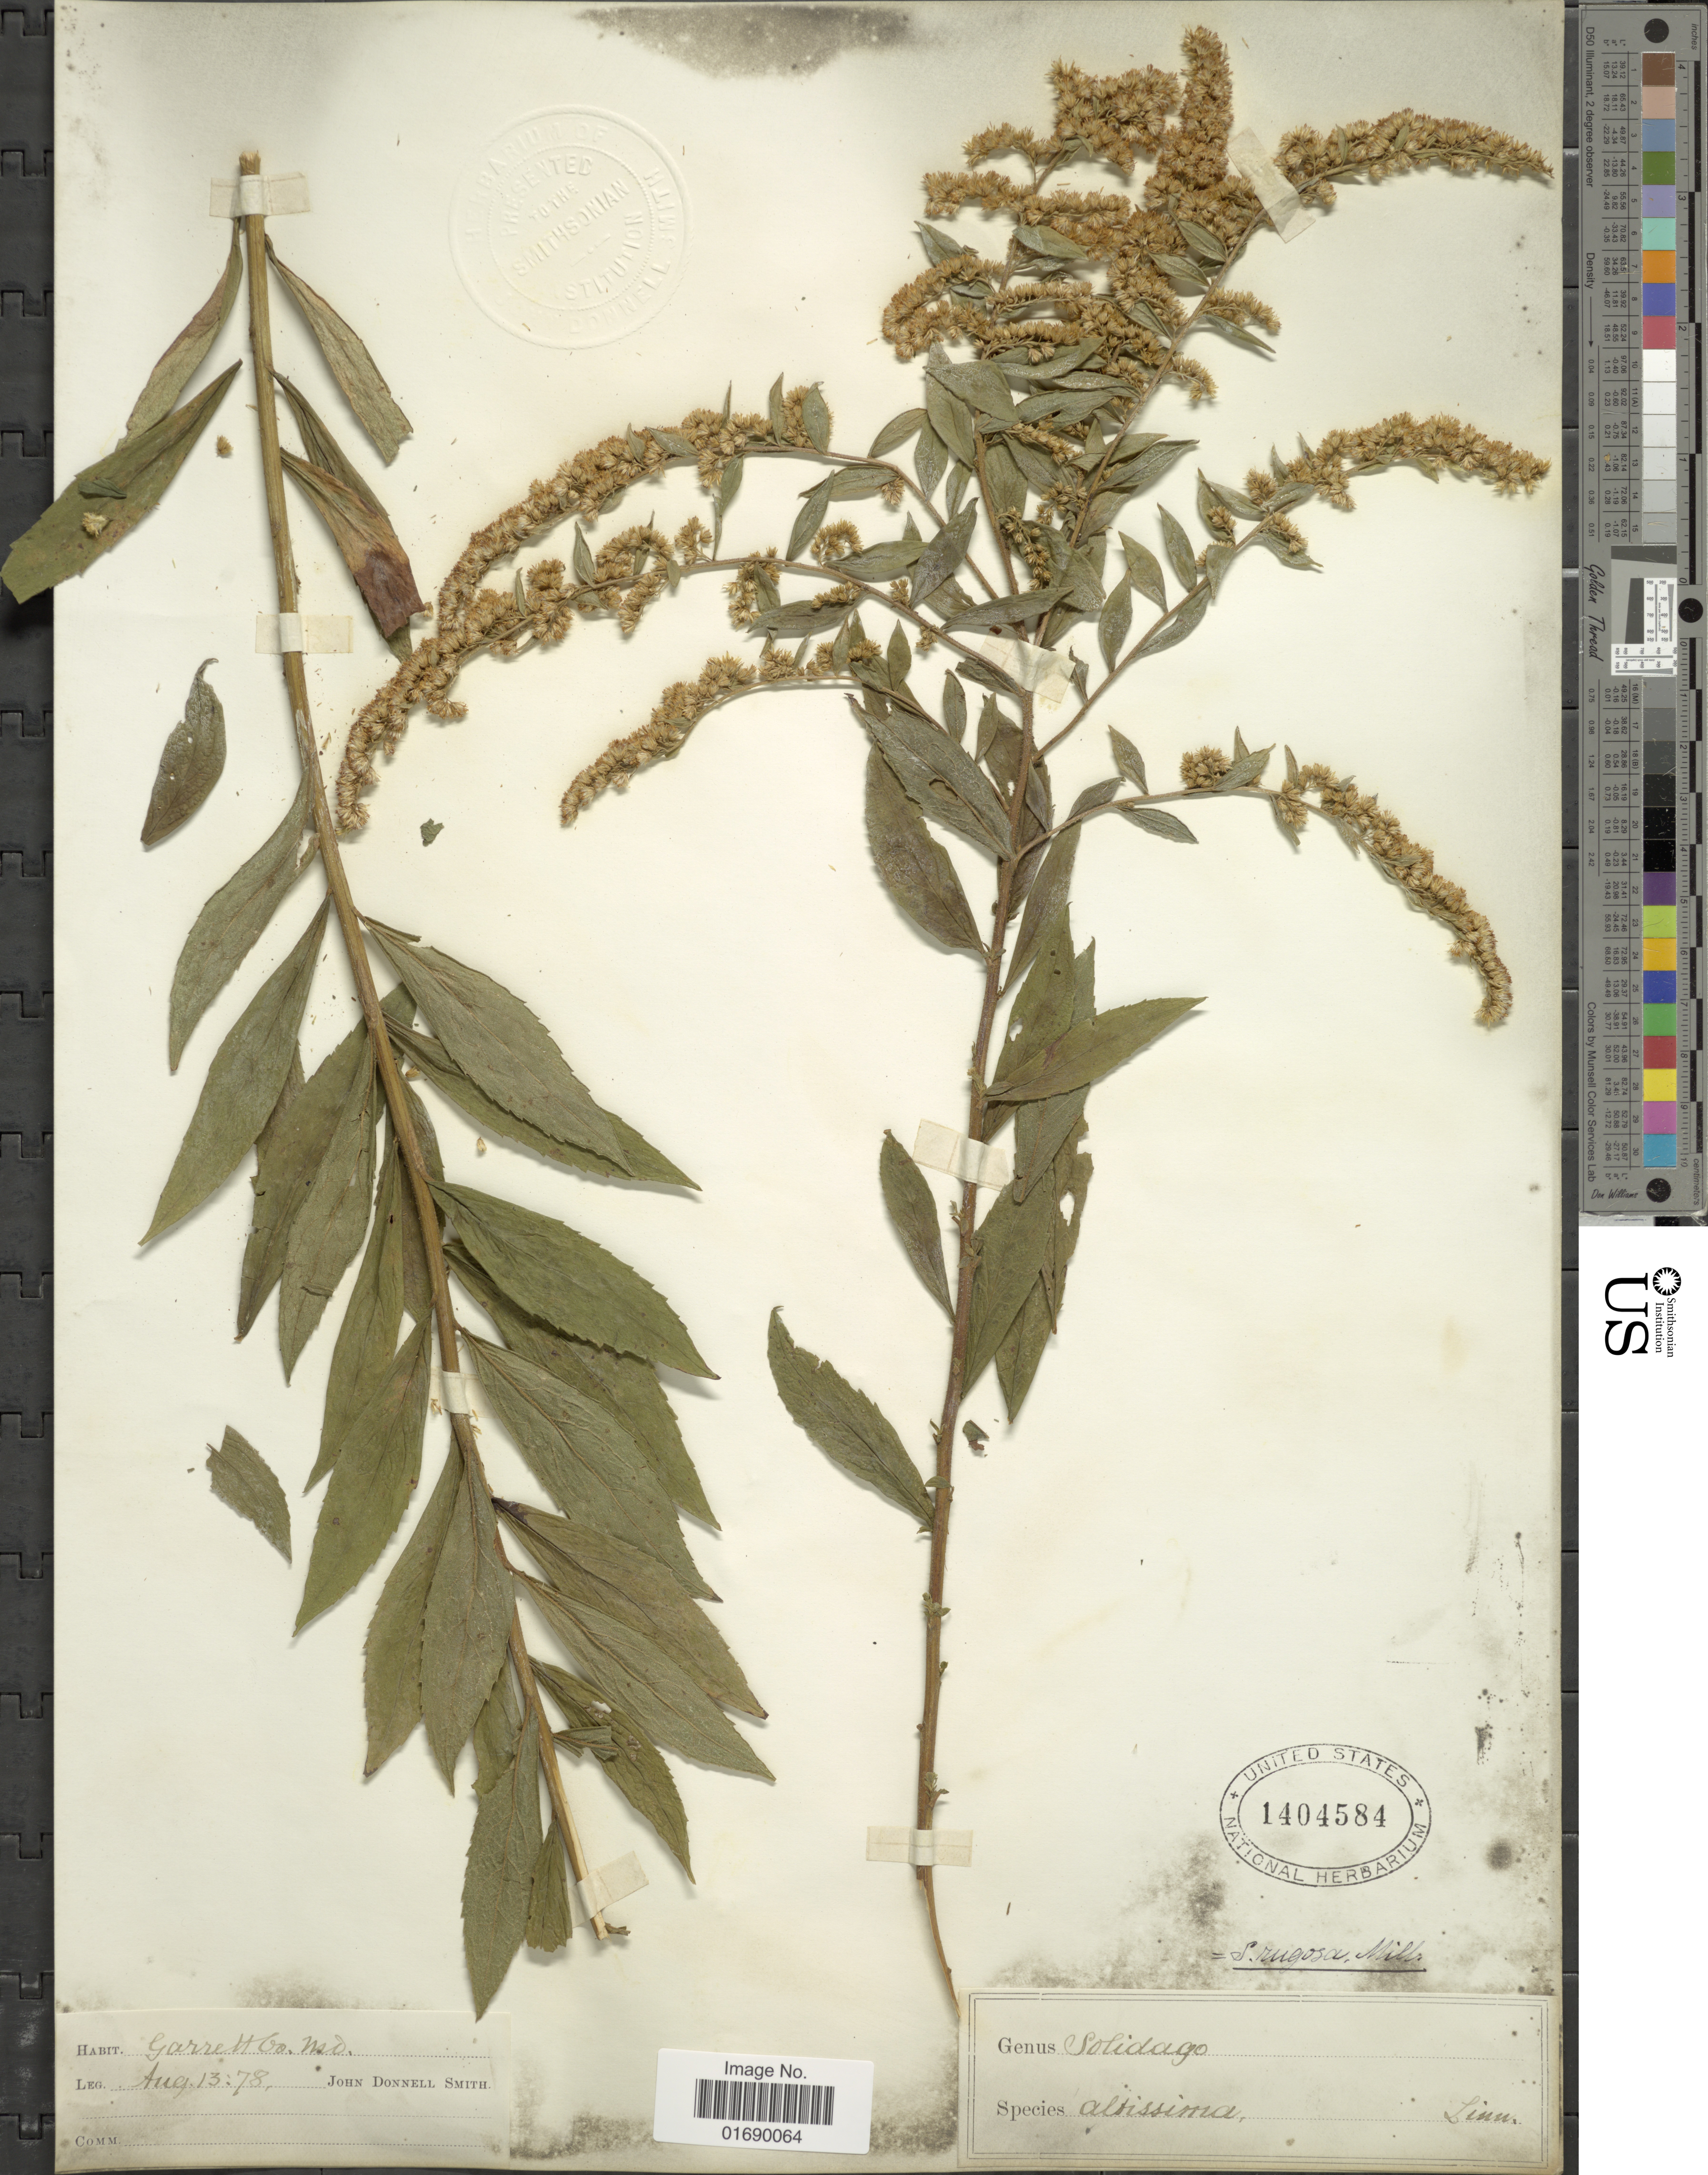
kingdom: Plantae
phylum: Tracheophyta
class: Magnoliopsida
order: Asterales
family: Asteraceae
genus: Solidago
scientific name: Solidago rugosa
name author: Mill.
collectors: J. Donnell Smith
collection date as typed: Transcribed d/m/y: 13/8/78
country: United States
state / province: Maryland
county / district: Garrett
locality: Garrett Co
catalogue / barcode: US 1404584